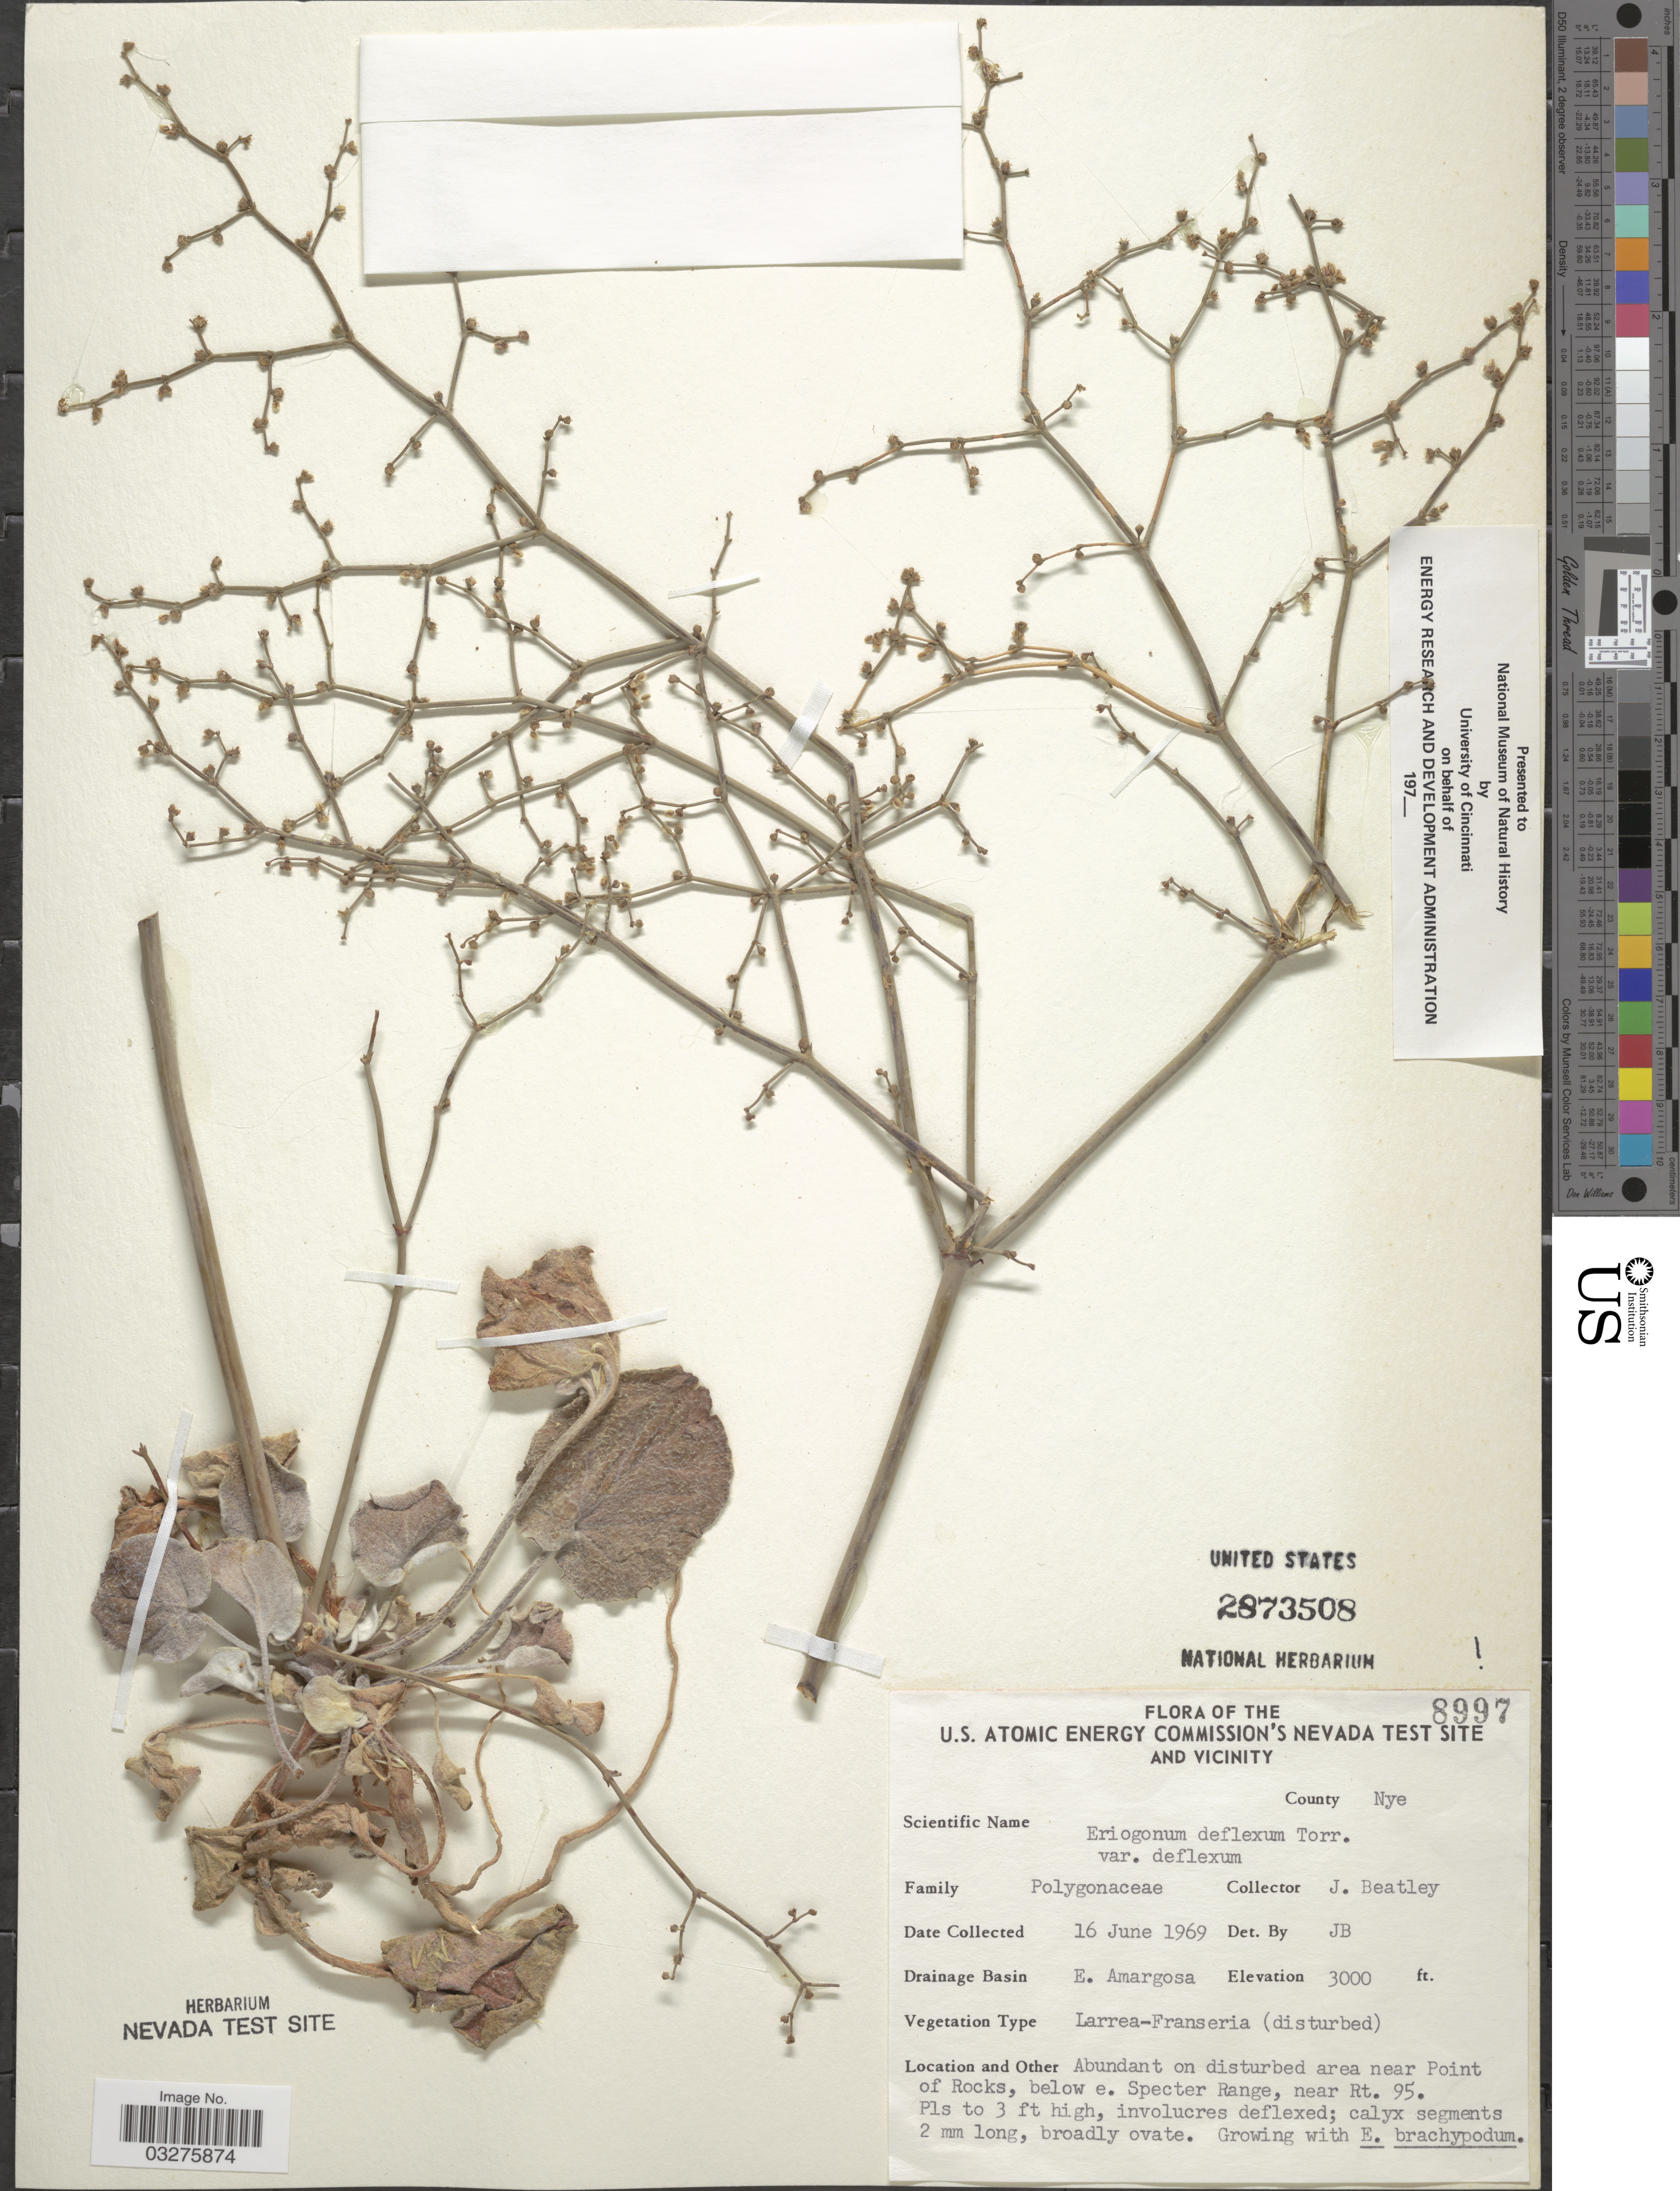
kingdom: Plantae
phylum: Tracheophyta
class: Magnoliopsida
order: Caryophyllales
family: Polygonaceae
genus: Eriogonum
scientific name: Eriogonum deflexum var. deflexum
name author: Torr. in Ives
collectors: J. C. Beatley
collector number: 8997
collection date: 1969-06-16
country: United States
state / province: Nevada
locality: U.S. Atomic Energy Commission's Nevada test site and vicinity. County Nye. Drainage Basin E. Amargosa. Area near Point of Rocks, below e. Specter Range, near Rt. 95.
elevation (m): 914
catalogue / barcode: US 2873508